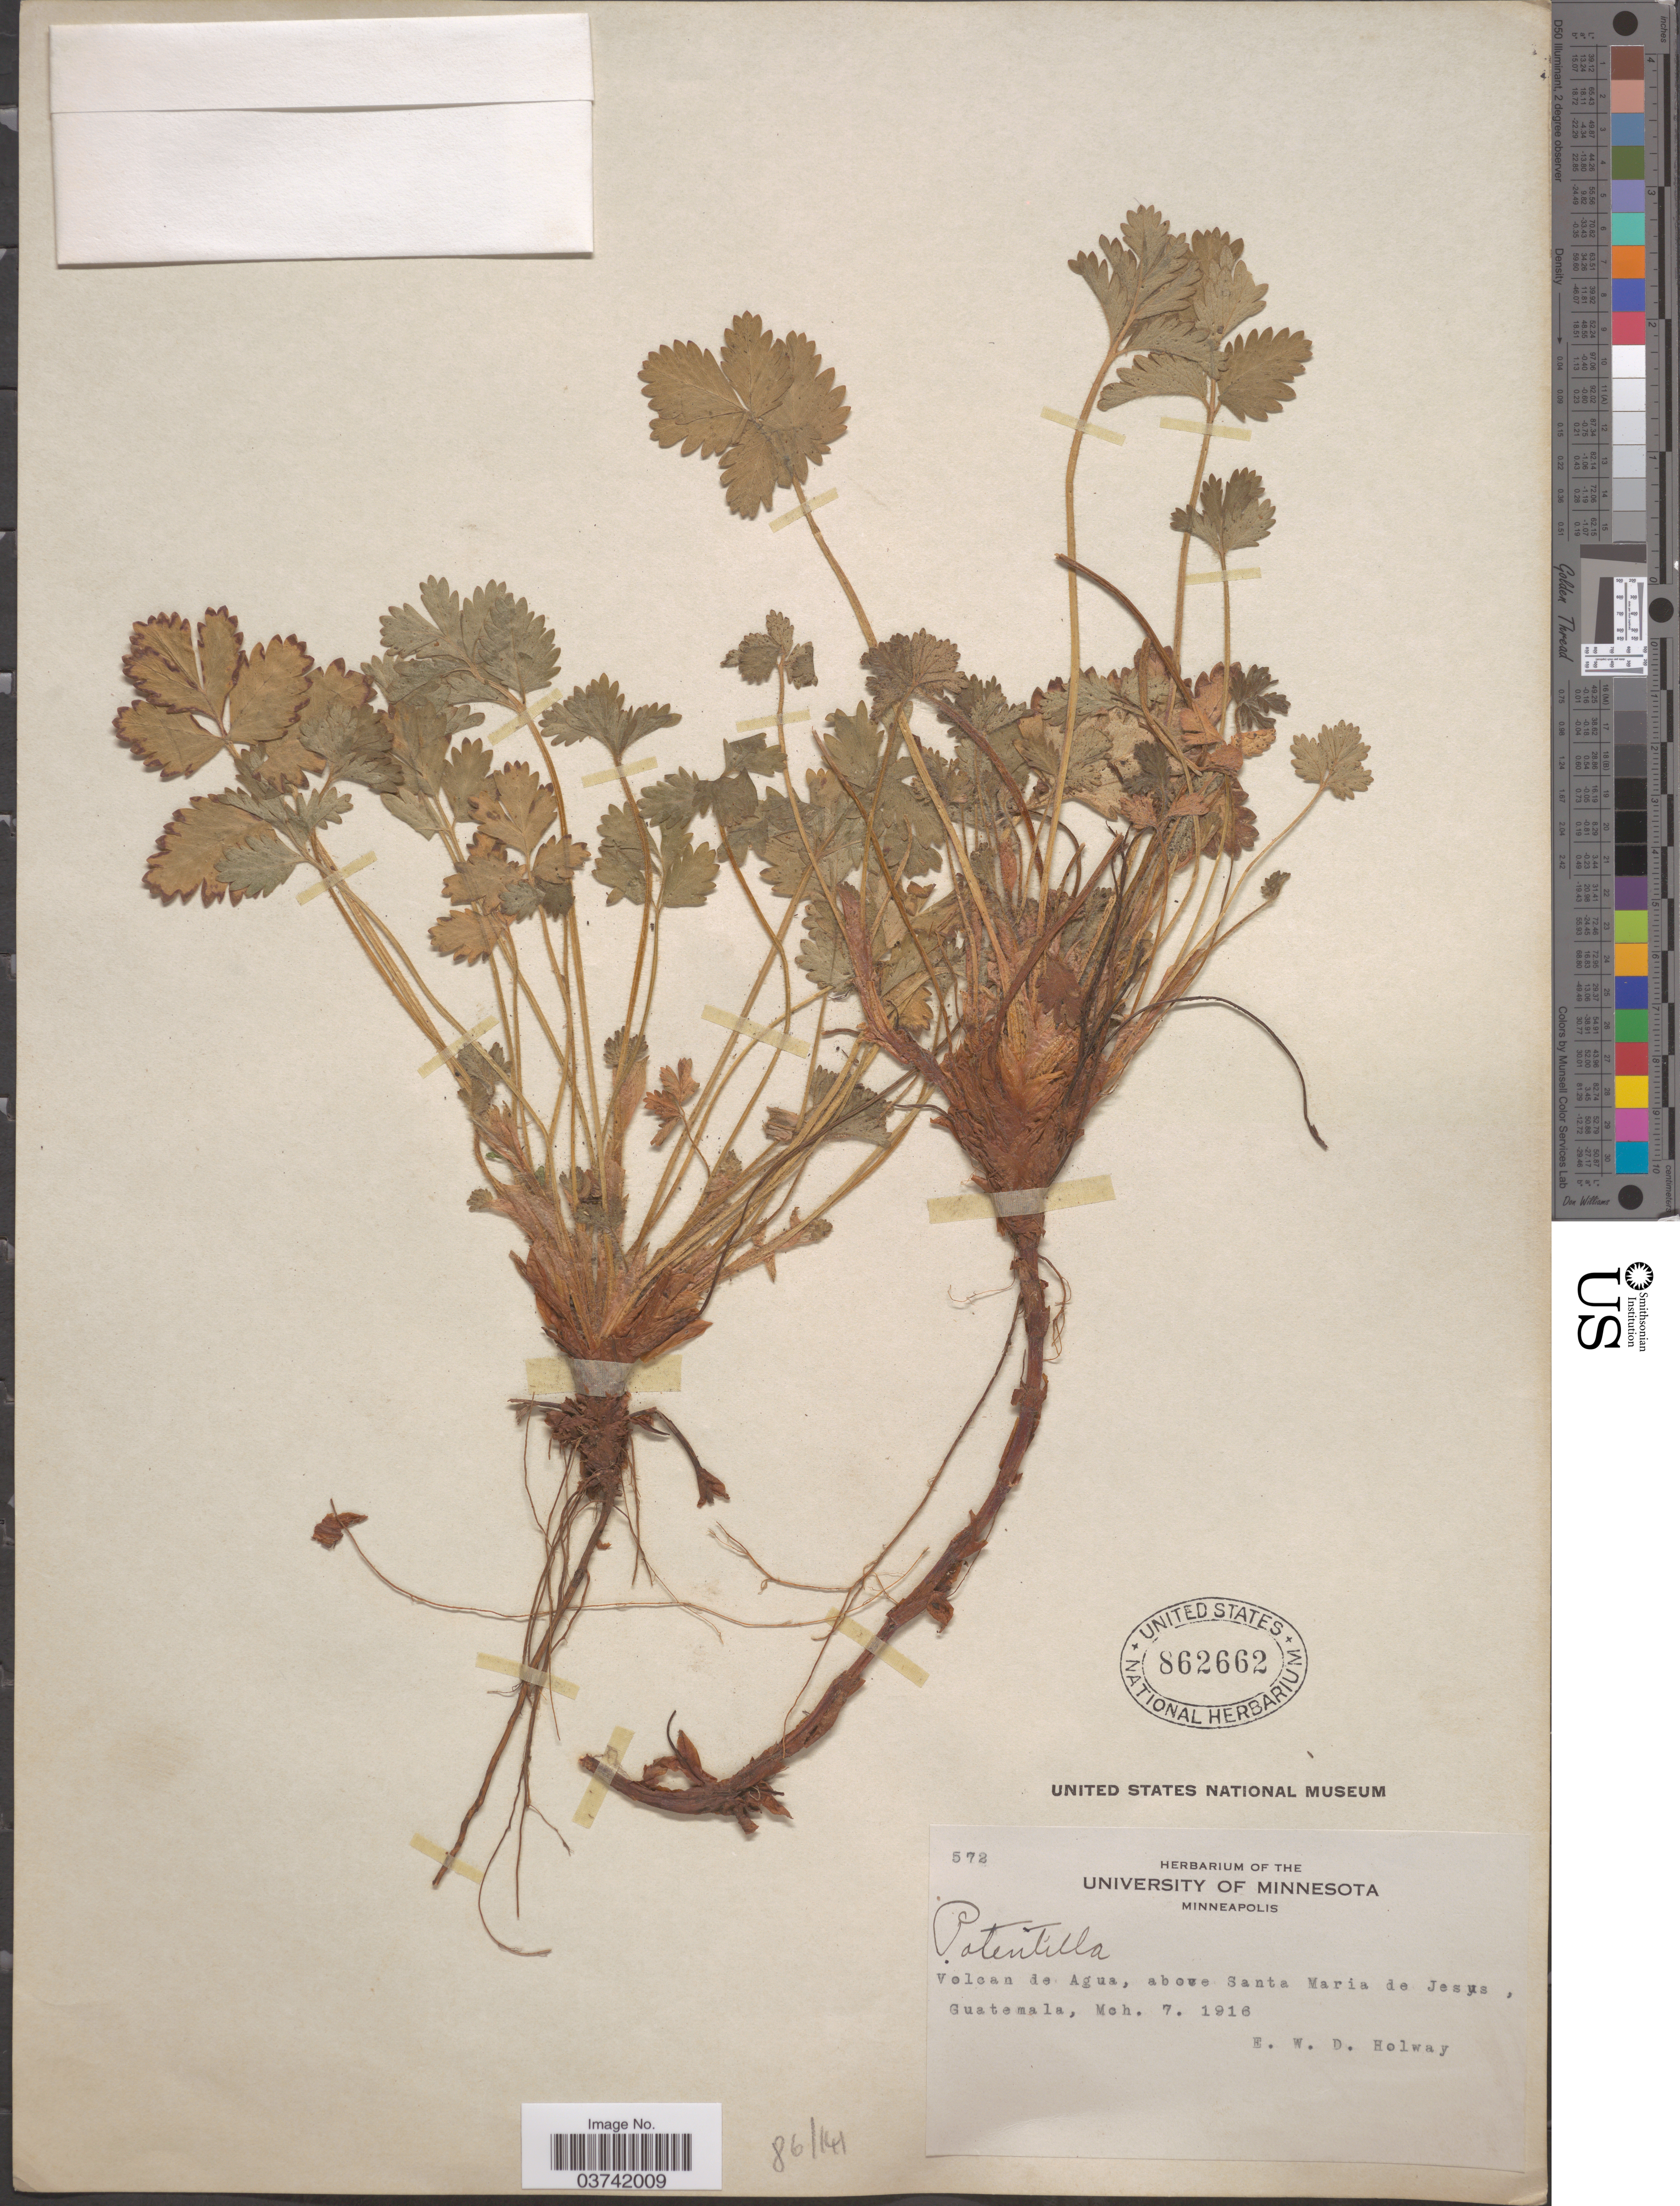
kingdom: Plantae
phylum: Tracheophyta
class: Magnoliopsida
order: Rosales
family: Rosaceae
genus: Potentilla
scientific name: Potentilla sp.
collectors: E. W. D. Holway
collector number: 572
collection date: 1916-03-07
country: Guatemala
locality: Volcan de Agua, above Santa Maria de Jesus.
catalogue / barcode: US 862662